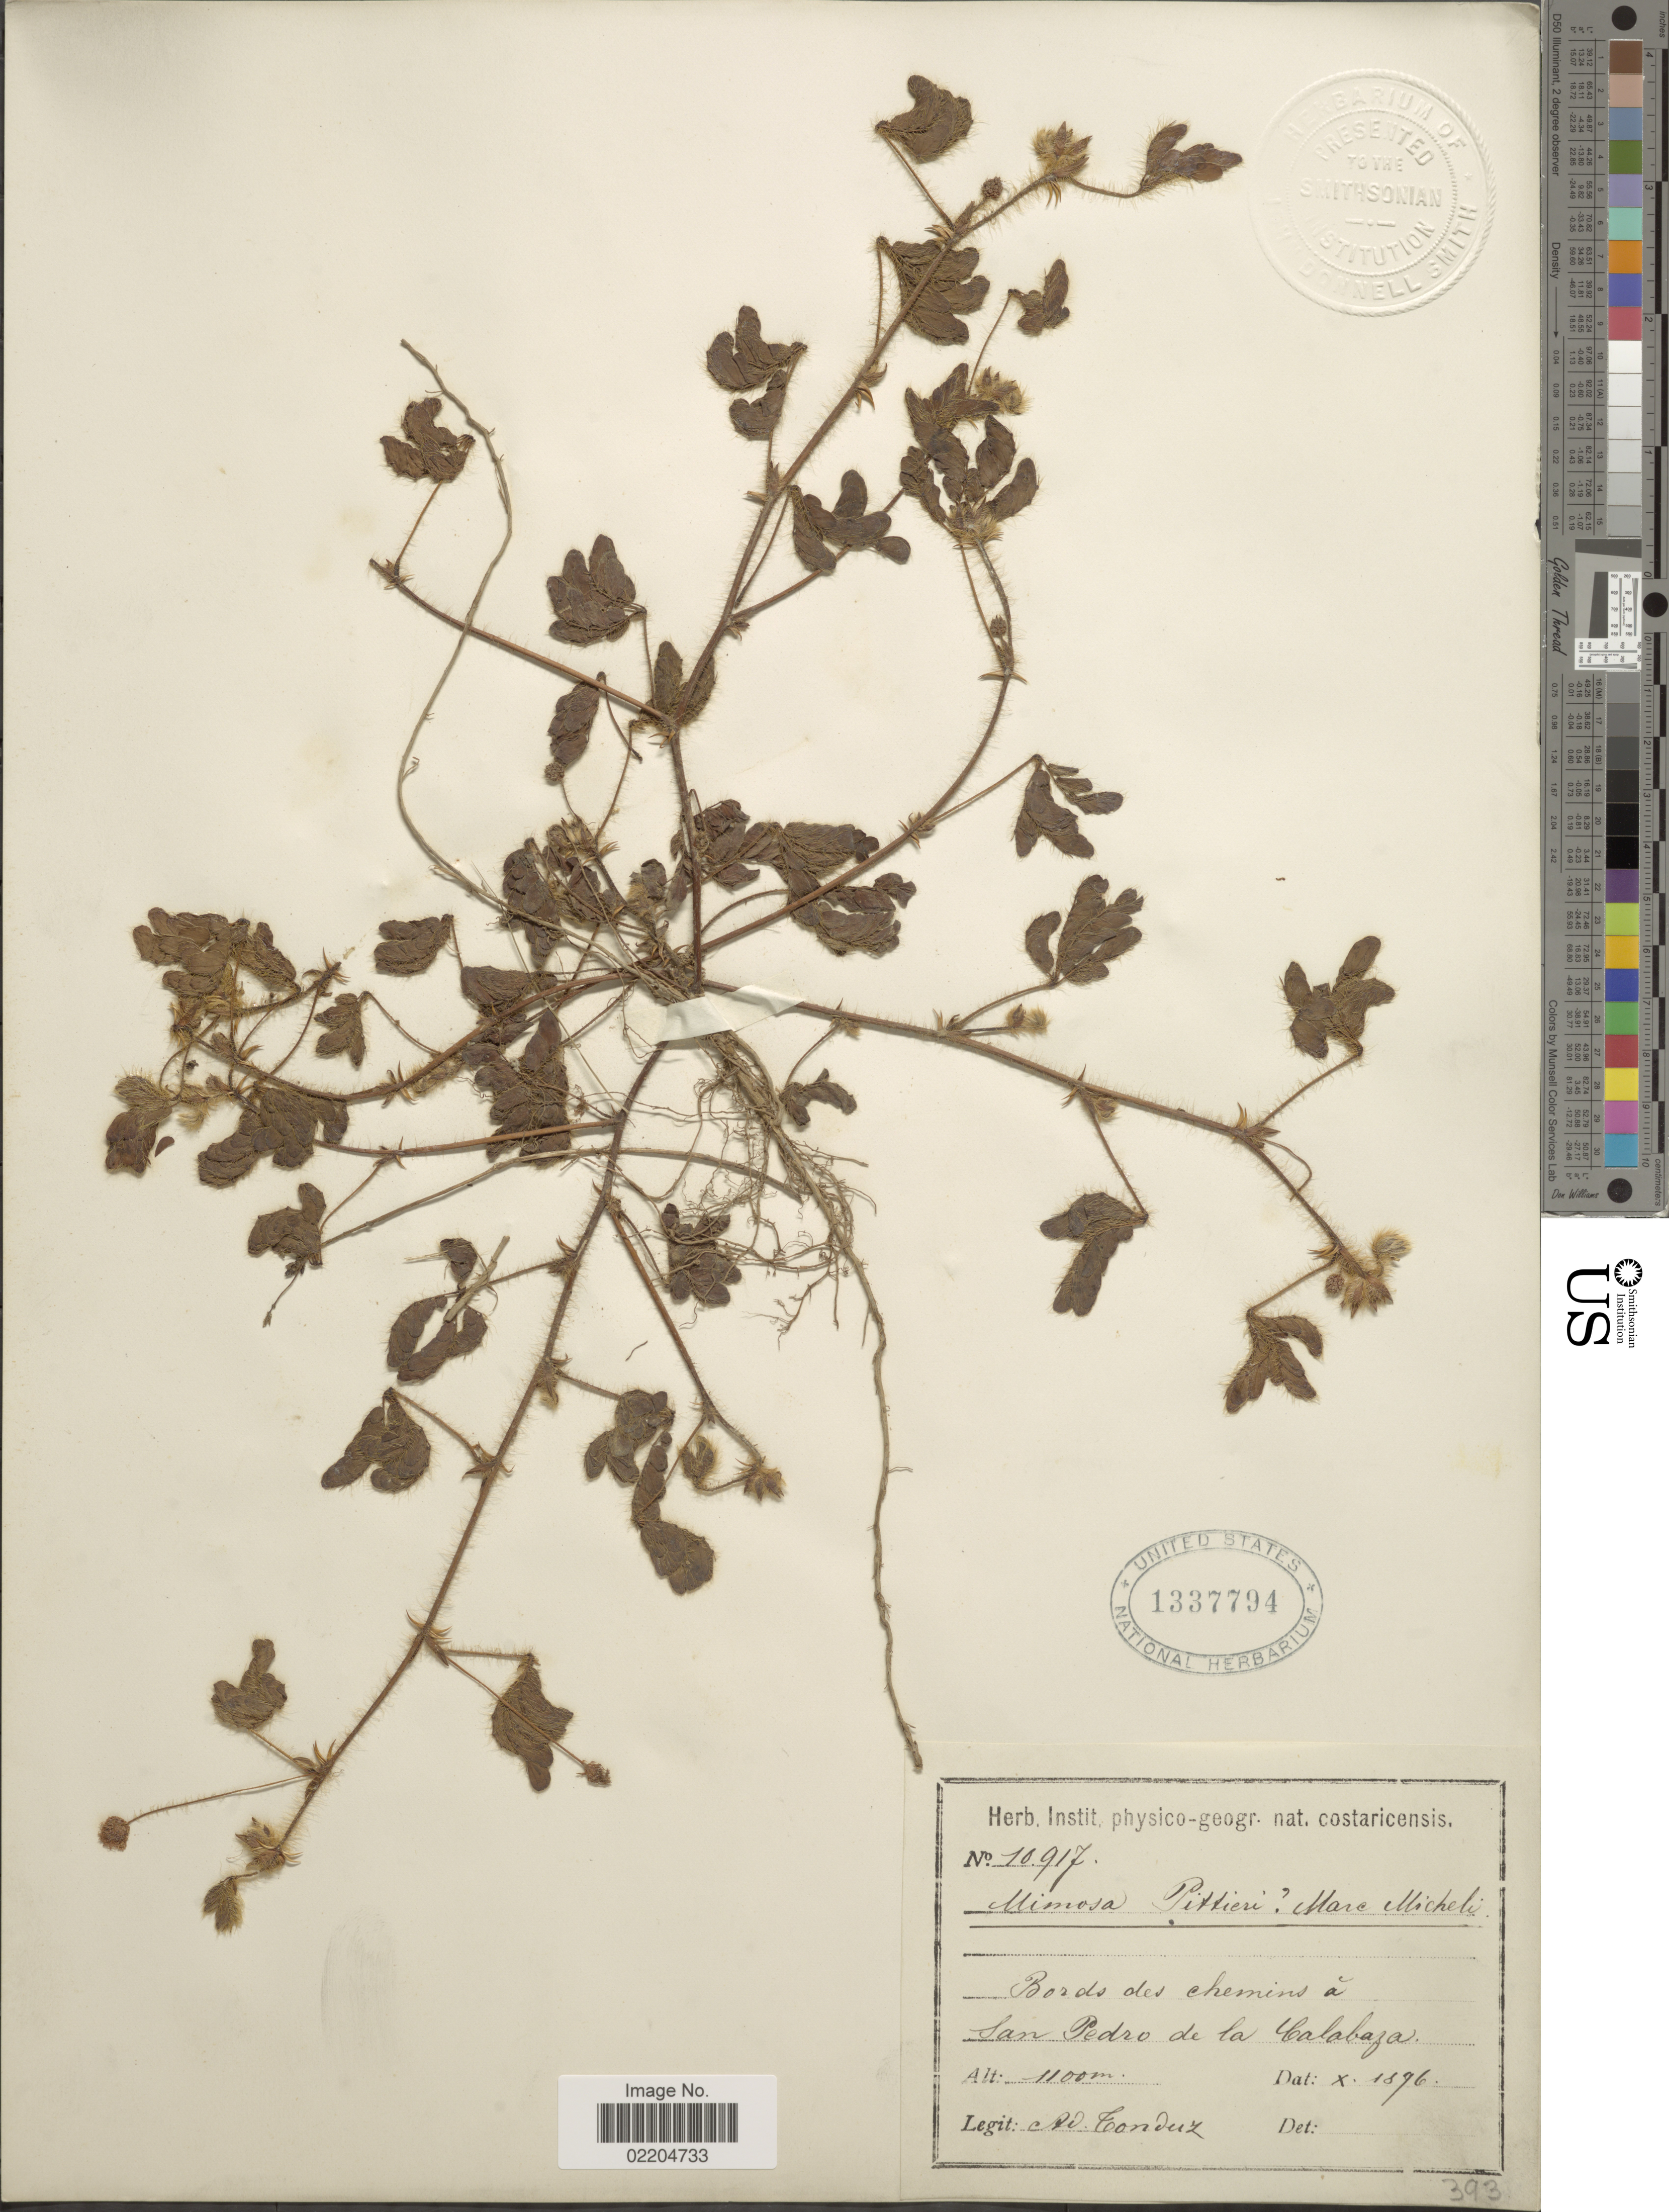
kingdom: Plantae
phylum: Tracheophyta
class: Magnoliopsida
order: Fabales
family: Fabaceae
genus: Mimosa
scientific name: Mimosa skinneri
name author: Benth.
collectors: A. Tonduz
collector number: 10917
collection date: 1896-10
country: Costa Rica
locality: Bords des chemins a San Pedro de la Calabaza.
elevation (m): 1100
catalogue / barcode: US 1337794